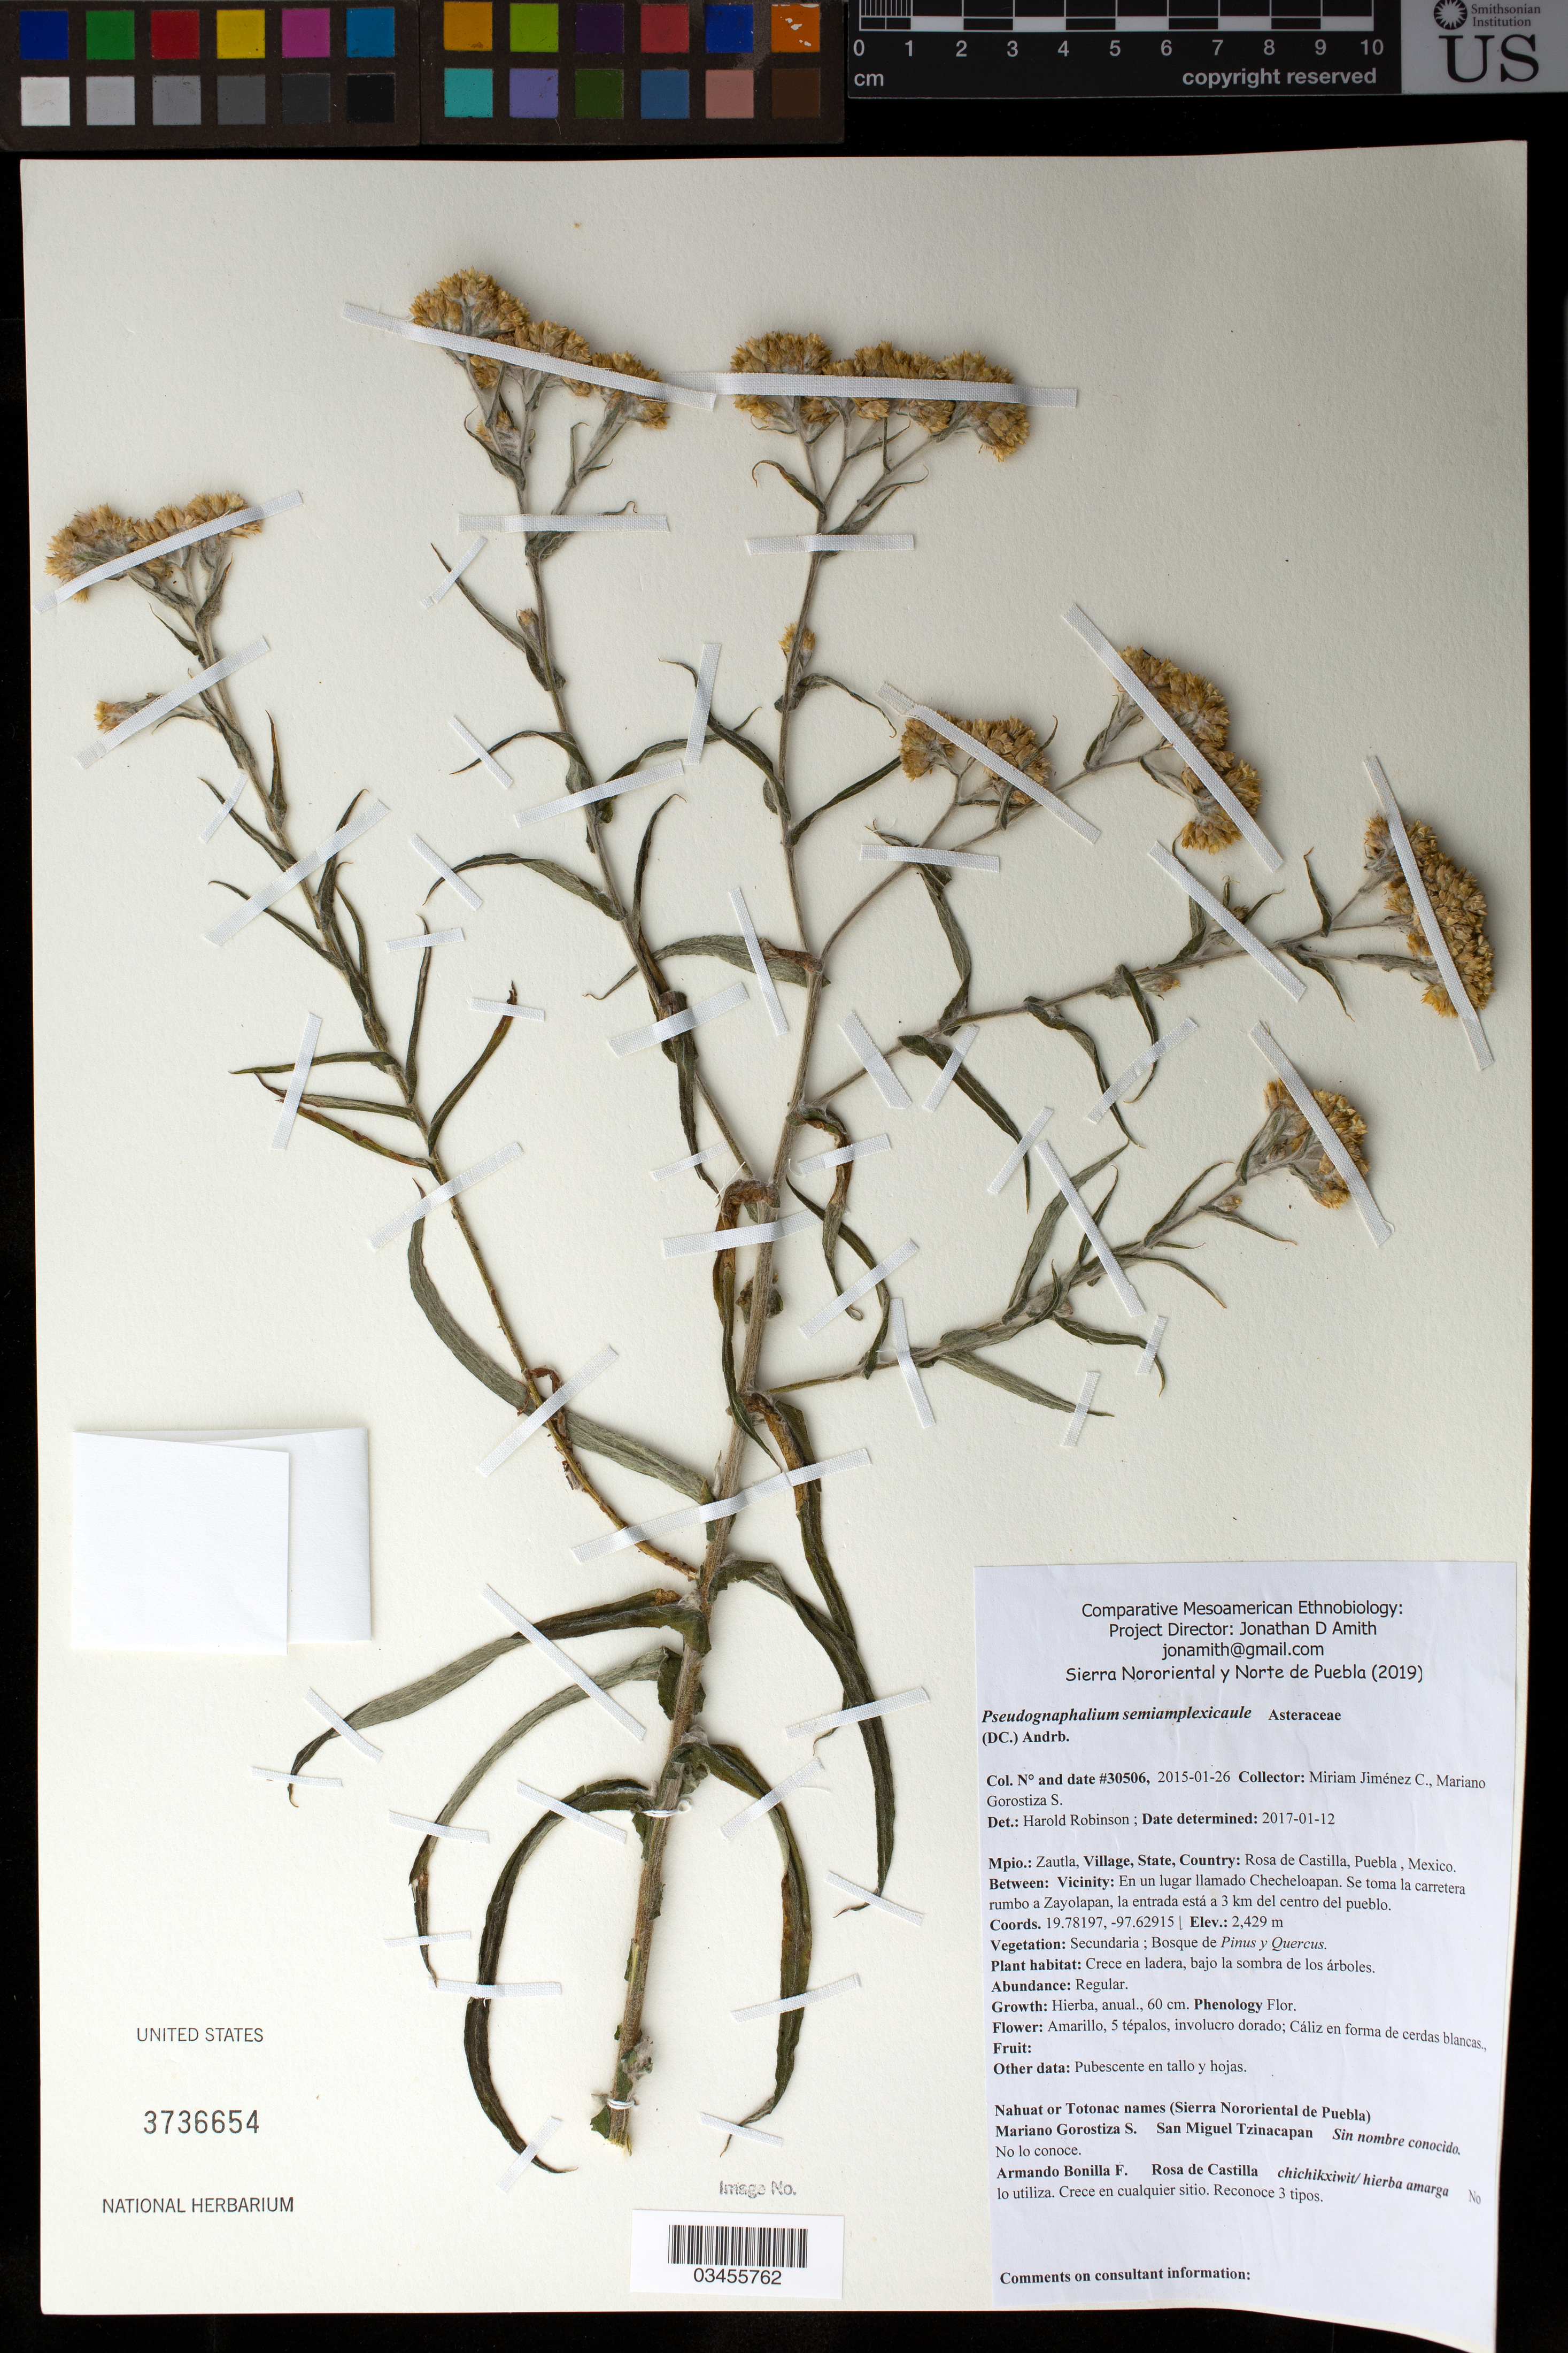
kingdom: Plantae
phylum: Tracheophyta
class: Magnoliopsida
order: Asterales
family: Asteraceae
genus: Pseudognaphalium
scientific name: Pseudognaphalium semiamplexicaule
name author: (DC.) Anderb.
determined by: Robinson, Harold E., (US)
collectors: M. Jiménez Chimil & M. Gorostiza S.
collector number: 30506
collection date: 2015-01-26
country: México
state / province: Puebla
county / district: Zautla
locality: PUEBLO: Rosa de Castilla; LOCALIDAD EXACTA: En un lugar llamado Checheloapan. Se toma la carretera rumbo a Zayolapan, la entrada está a 3 km del centro del pueblo.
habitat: Bosque de Pinus y Quercus | En ladera, bajo la sombra de los árboles.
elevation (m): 2429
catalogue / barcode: US 3736654